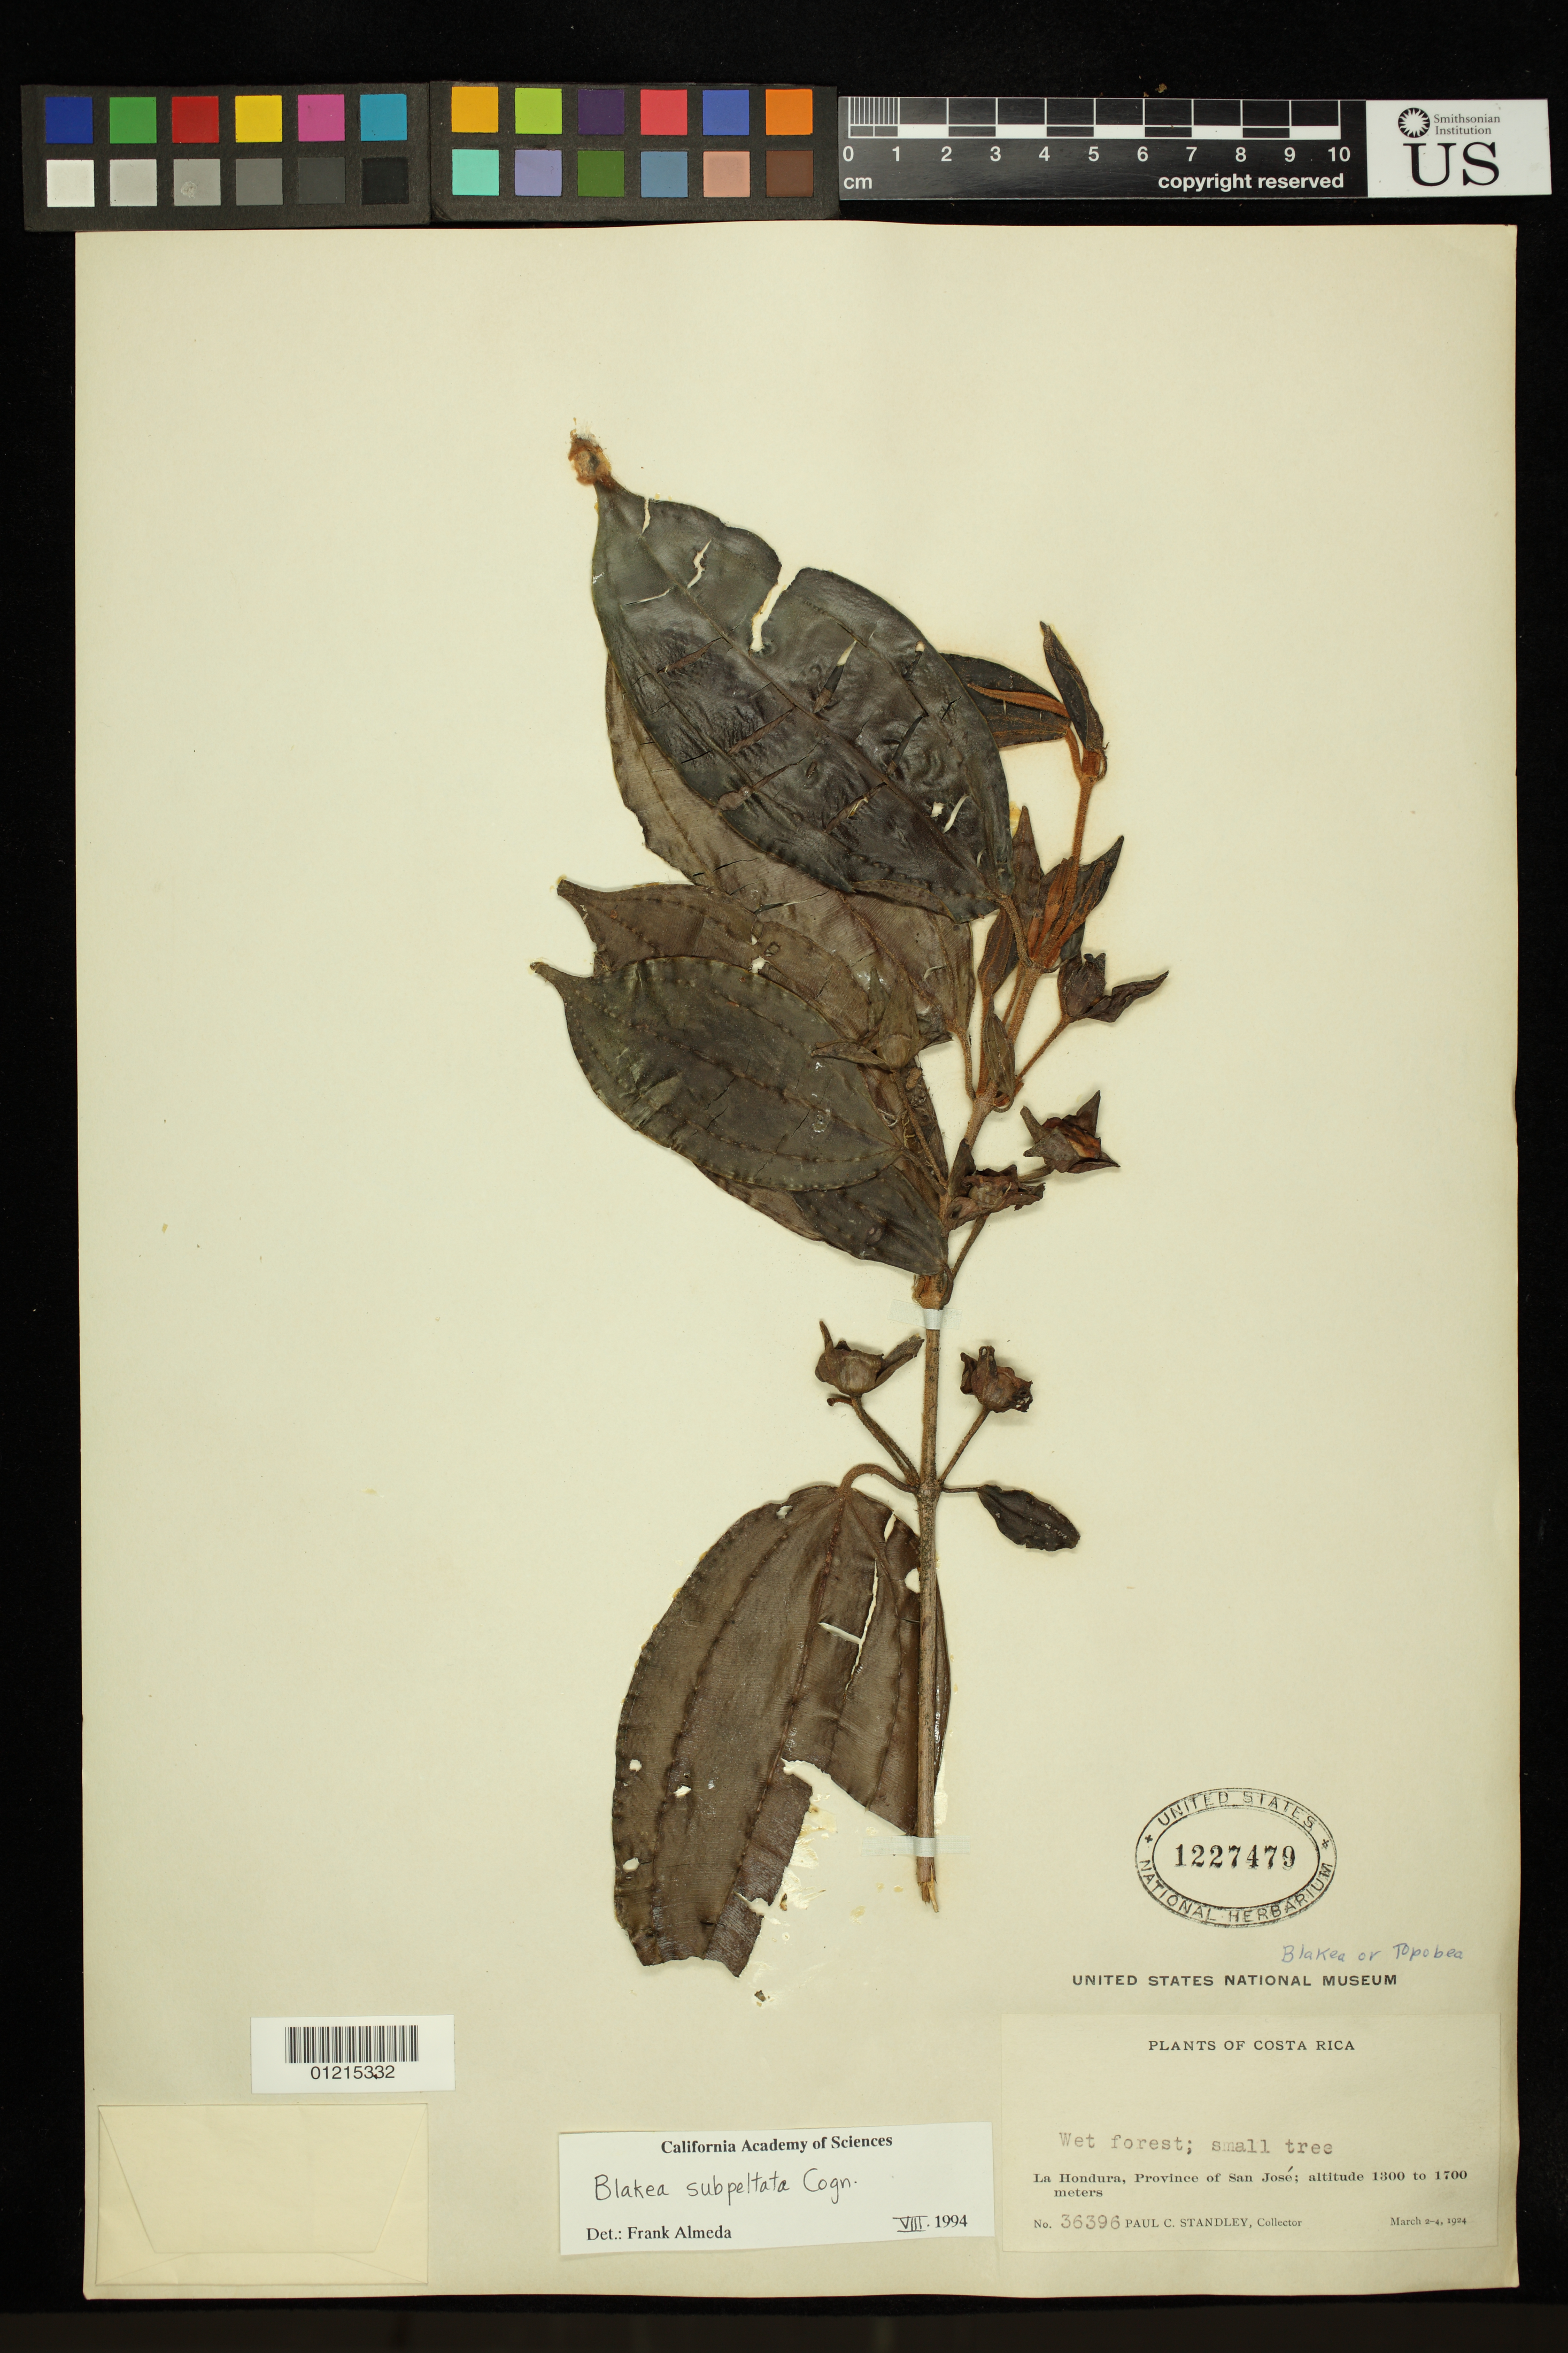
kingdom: Plantae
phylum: Tracheophyta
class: Magnoliopsida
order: Myrtales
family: Melastomataceae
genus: Blakea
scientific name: Blakea subpetata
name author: Cogn.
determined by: Almeda, F.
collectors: P. C. Standley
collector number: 36396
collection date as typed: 2-4 Mar 1924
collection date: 1924-03-02/1924-03-04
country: Costa Rica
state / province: San José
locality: La Hondura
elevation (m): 1300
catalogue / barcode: US 1227479